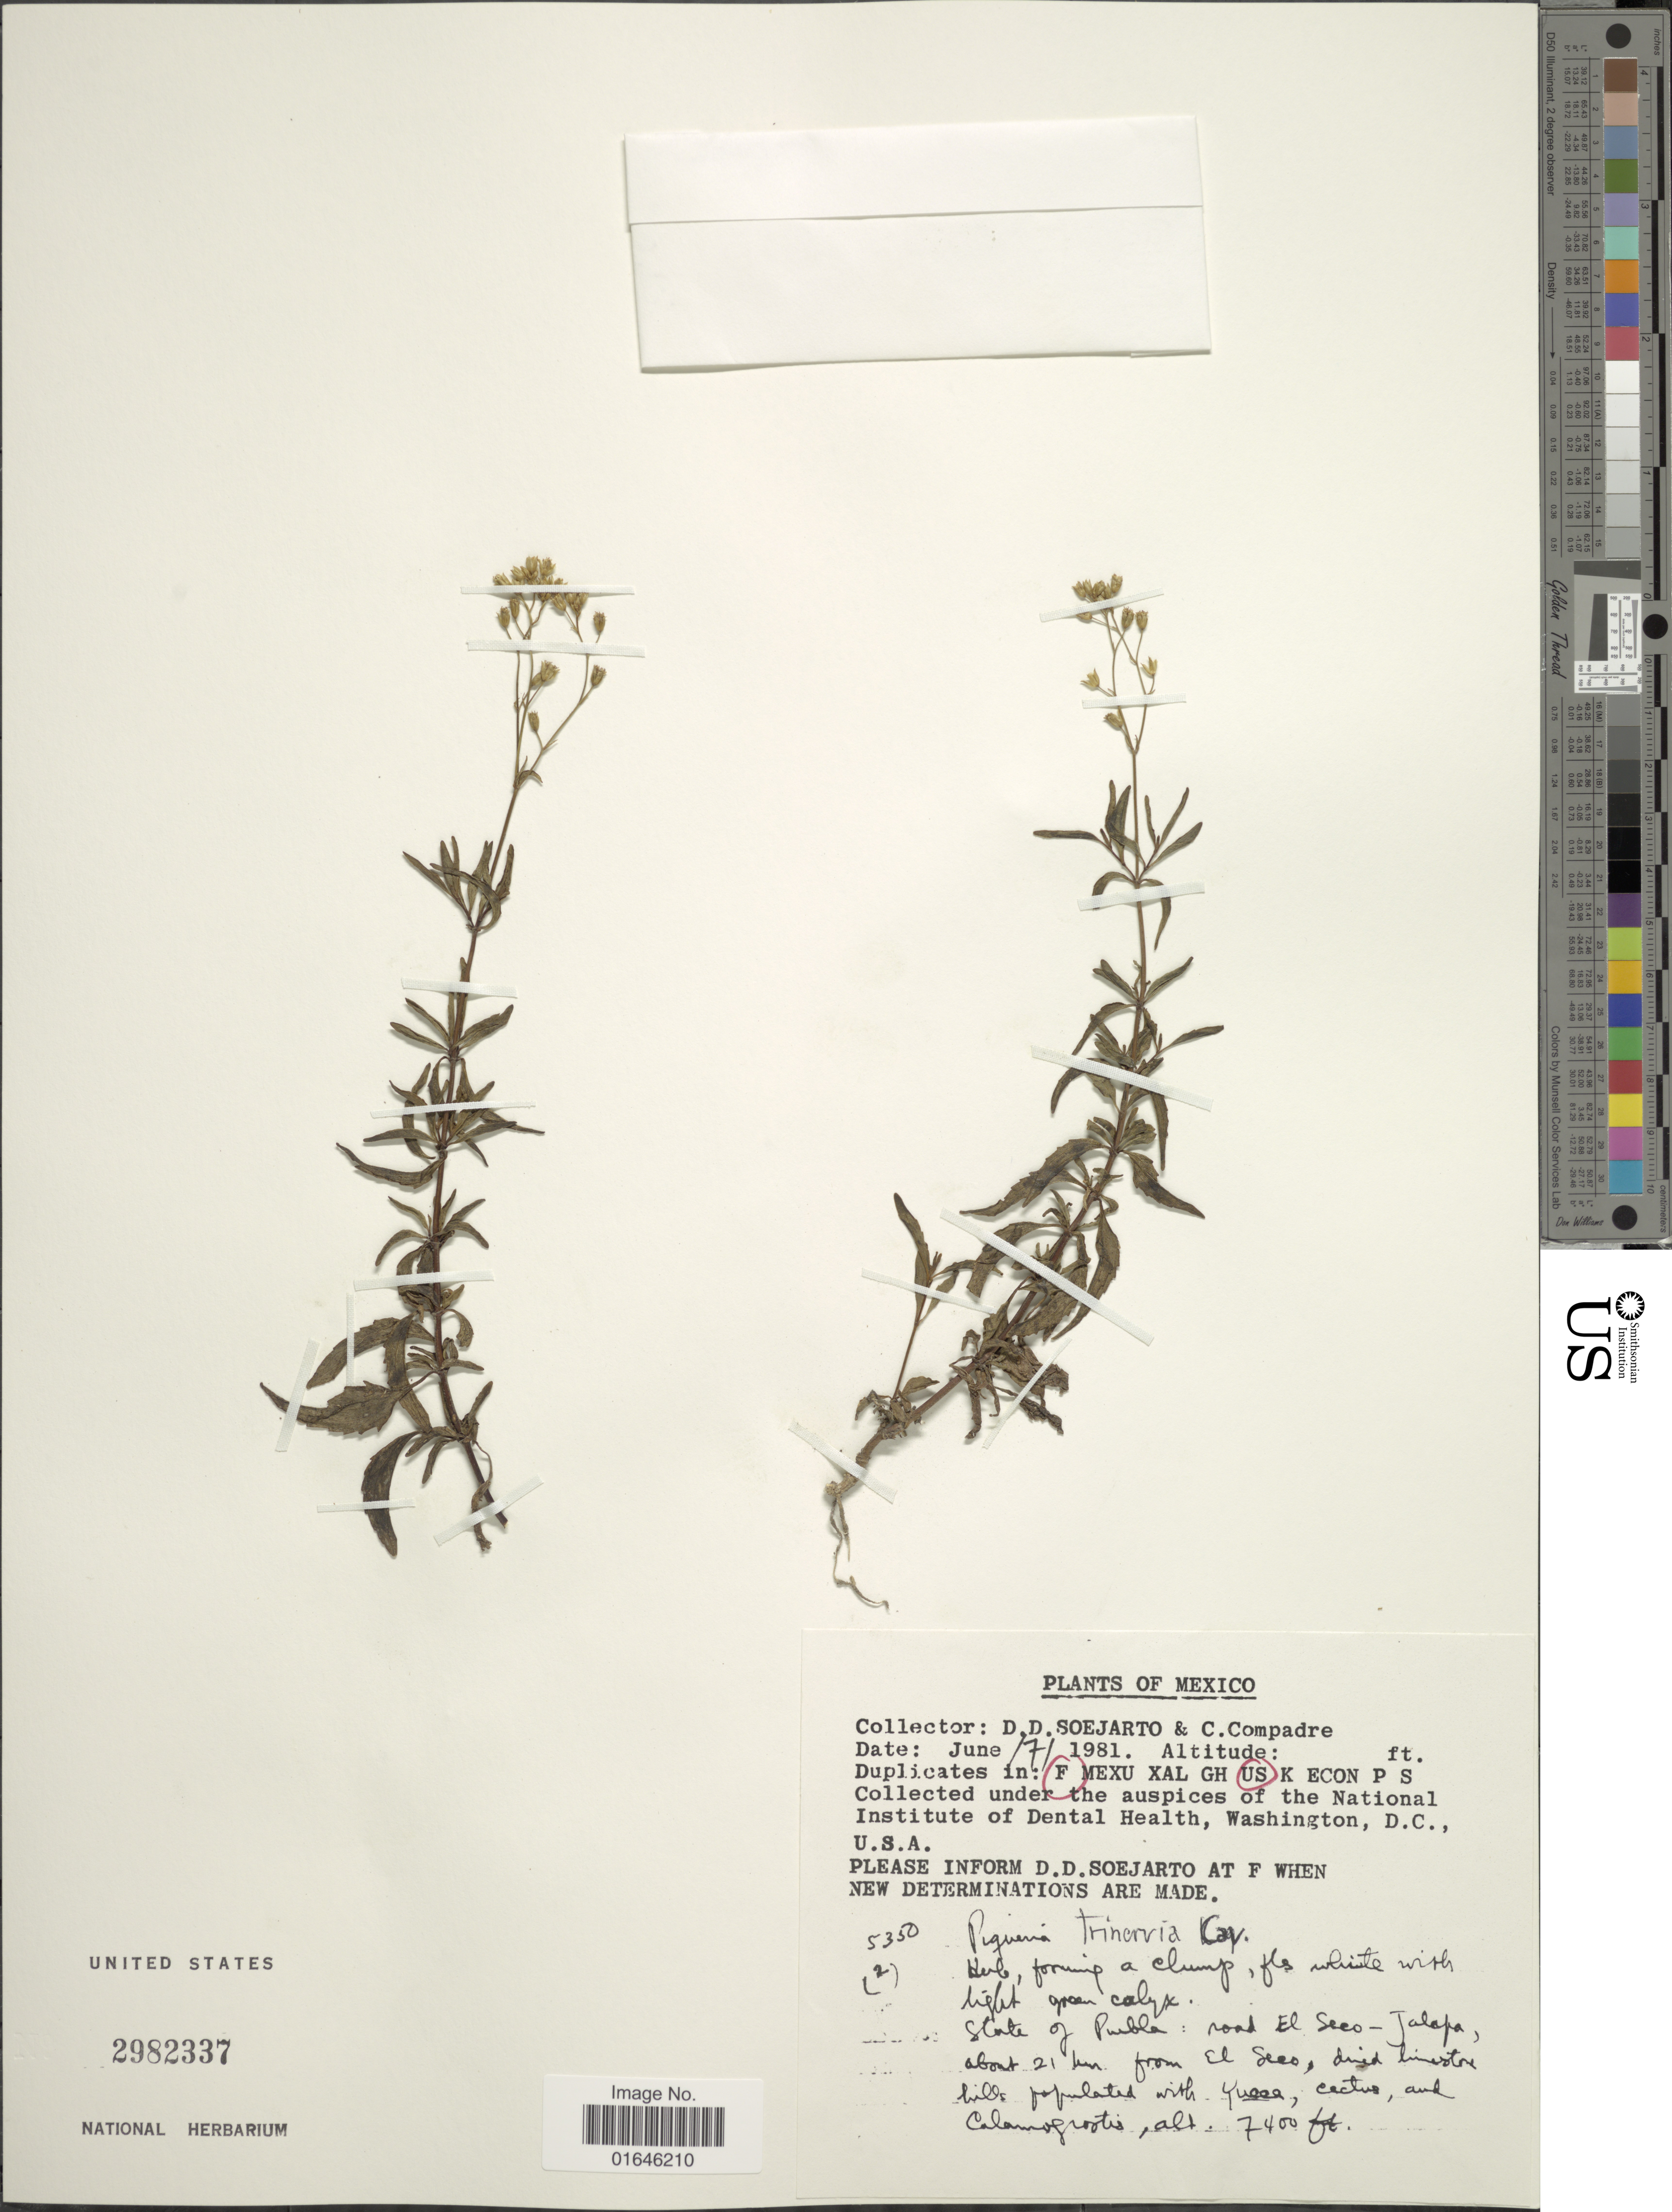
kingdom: Plantae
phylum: Tracheophyta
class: Magnoliopsida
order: Asterales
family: Asteraceae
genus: Piqueria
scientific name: Piqueria trinervia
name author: Cav.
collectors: C. Compadre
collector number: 5350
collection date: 1981-06-07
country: Mexico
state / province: Puebla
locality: Road El Seco- Jalapa, about 32 km from El Seco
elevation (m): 2256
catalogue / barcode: US 2982337